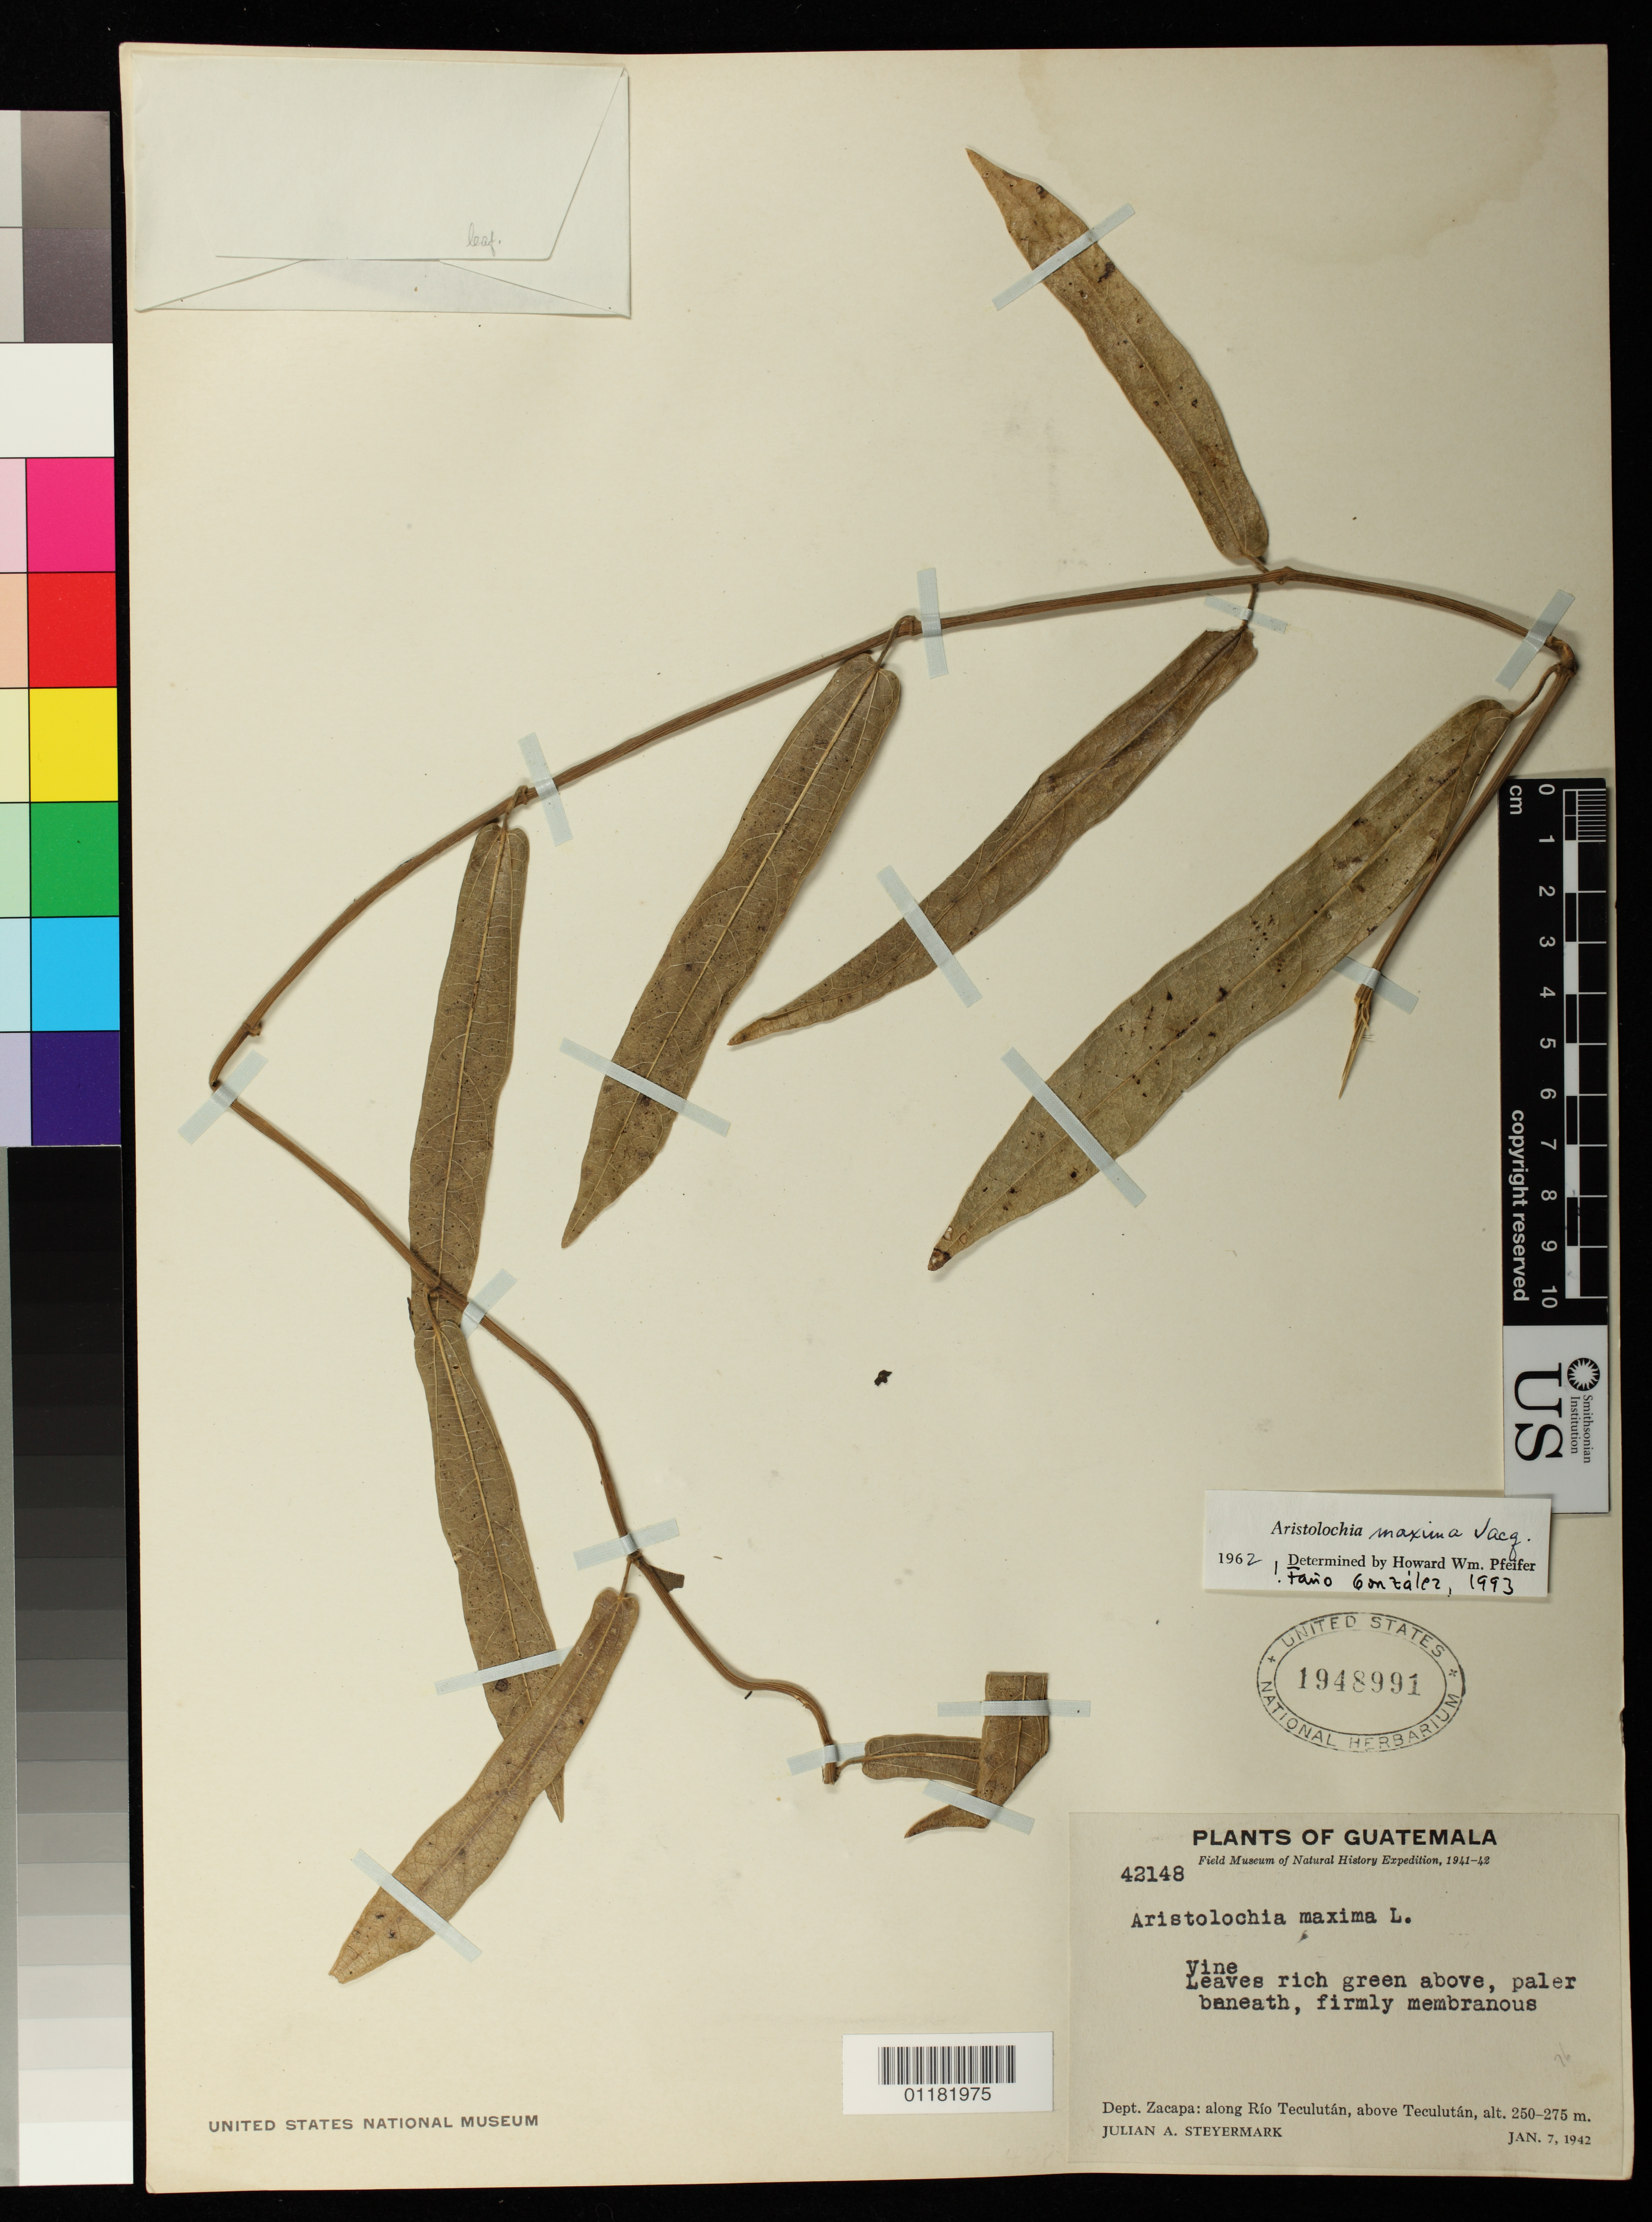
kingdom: Plantae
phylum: Tracheophyta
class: Magnoliopsida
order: Piperales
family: Aristolochiaceae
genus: Aristolochia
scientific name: Aristolochia maxima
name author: Jacq.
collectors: J. Steyermark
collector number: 42148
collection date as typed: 07 Jan 1942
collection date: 1942-01-07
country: Guatemala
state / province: Zacapa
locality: Along rio teculutan, above teculutan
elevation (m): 250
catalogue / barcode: US 1948991